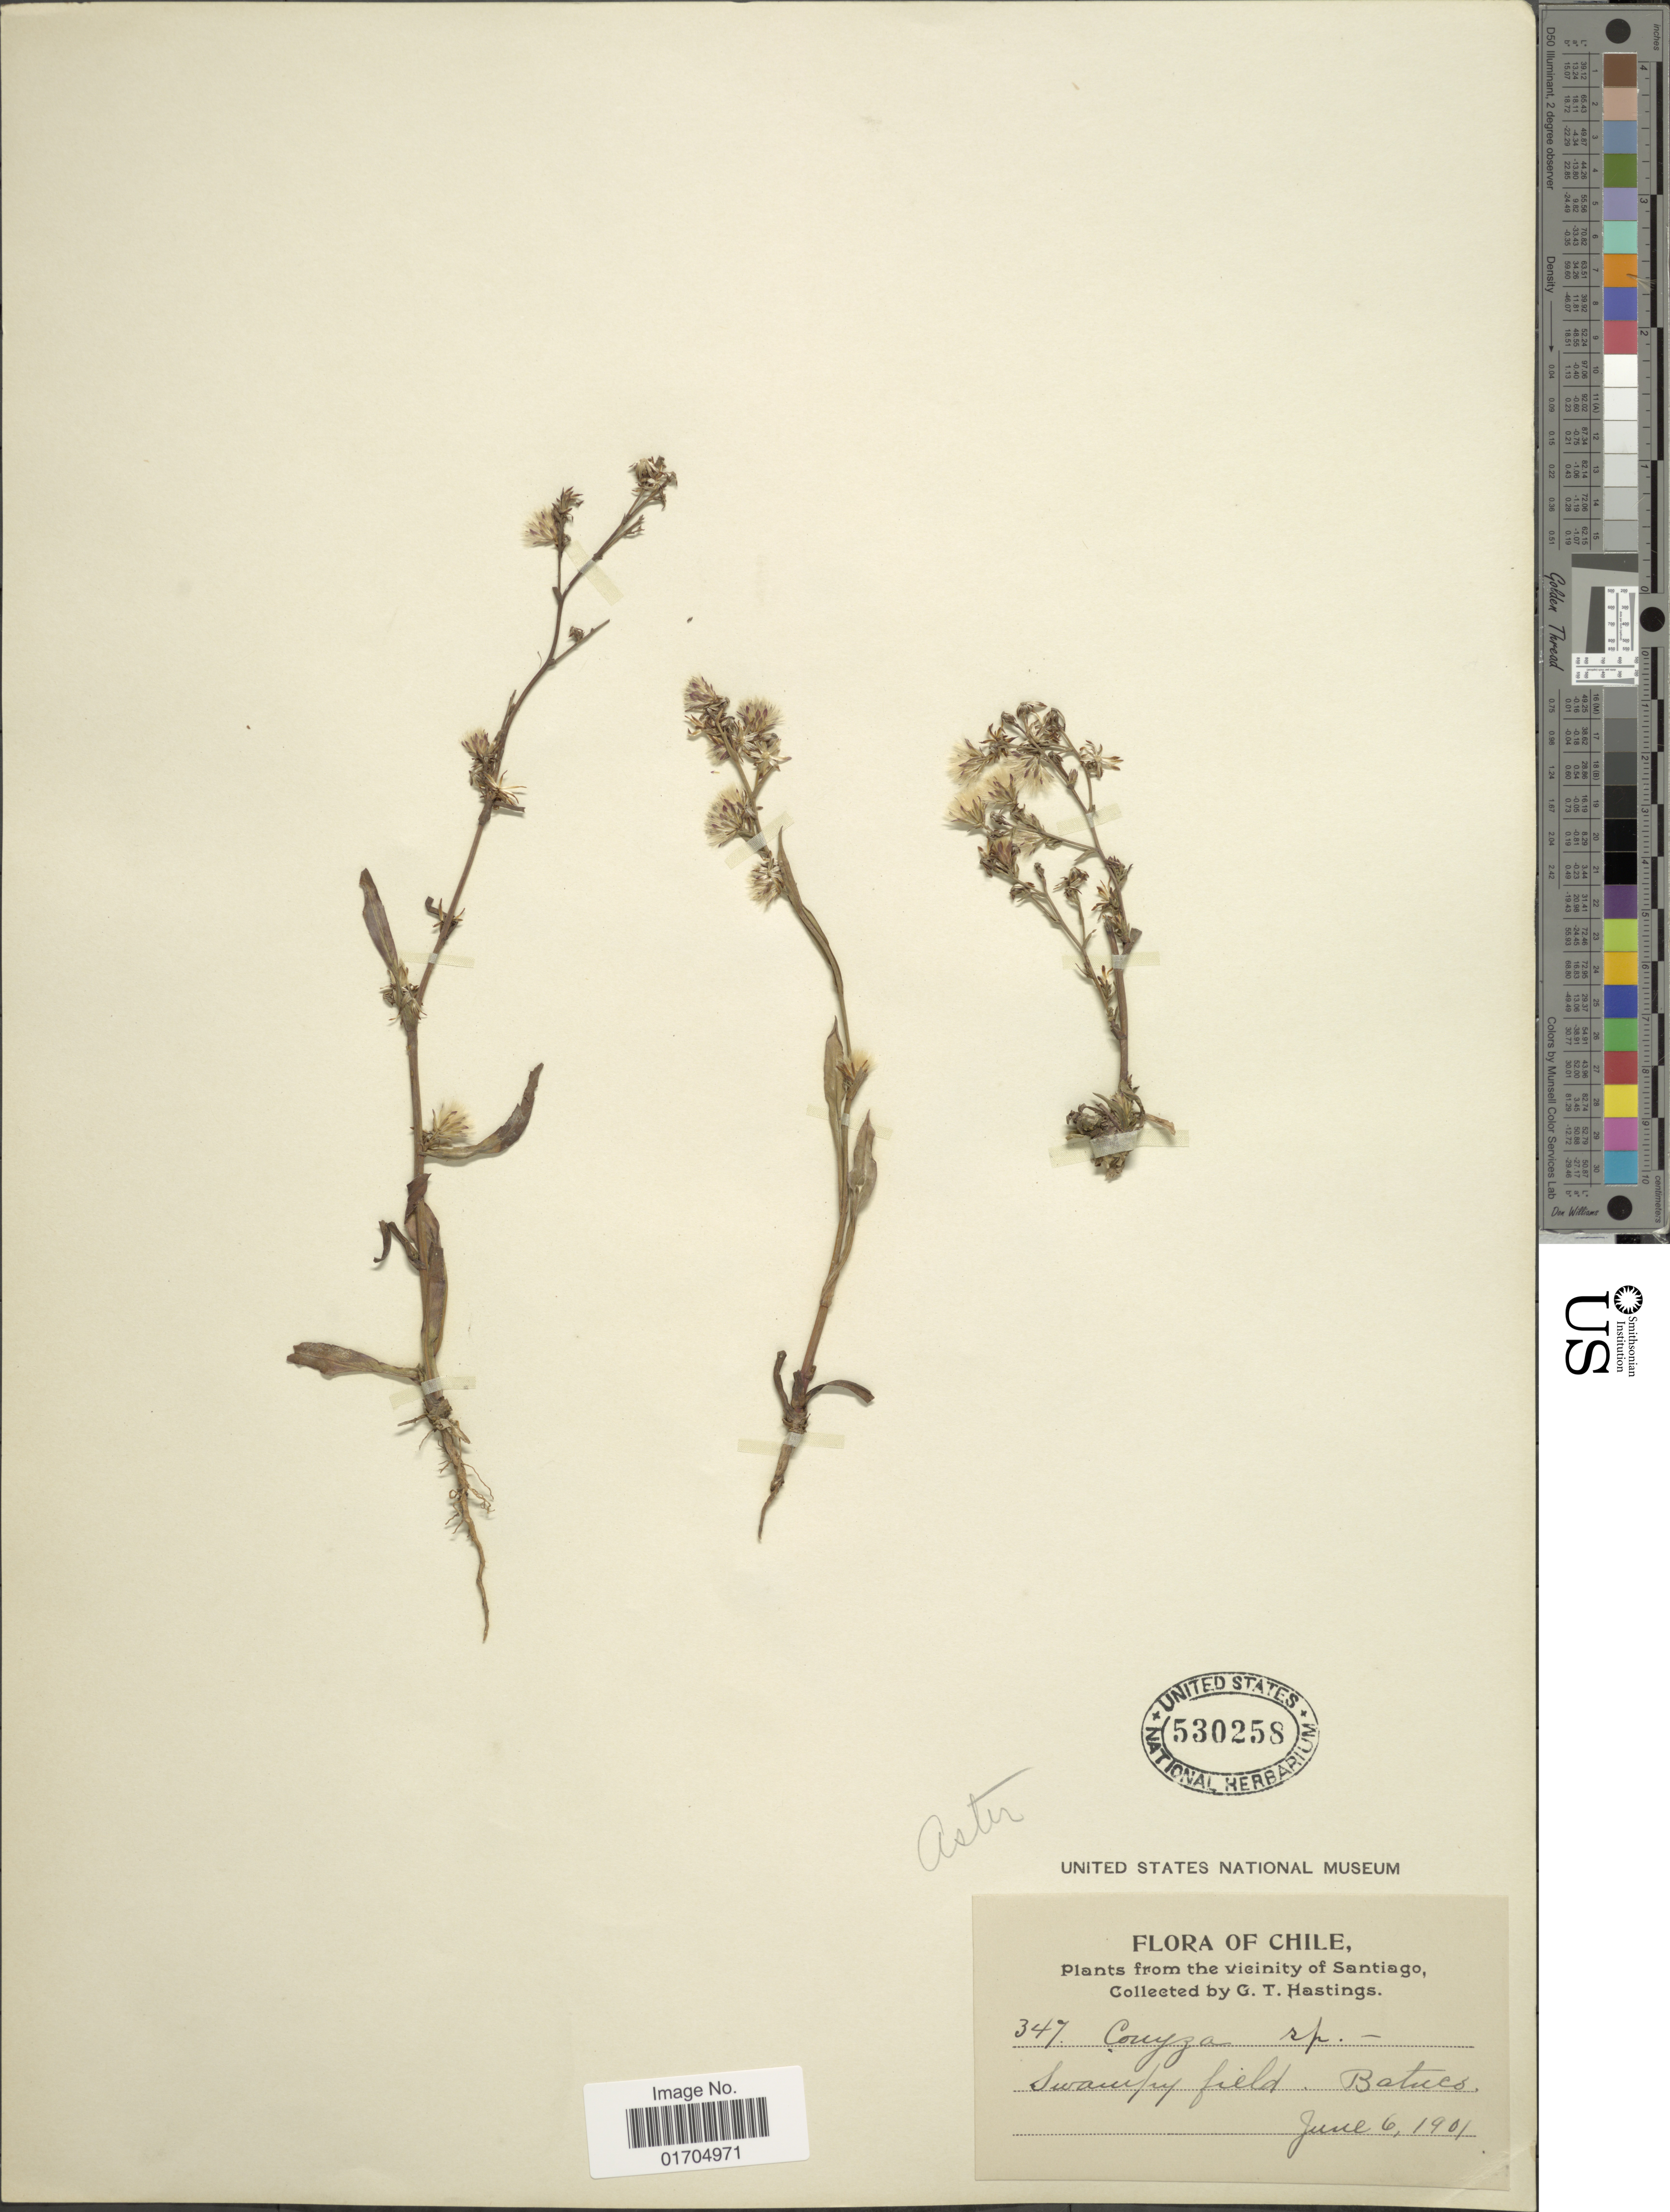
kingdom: Plantae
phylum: Tracheophyta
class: Magnoliopsida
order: Asterales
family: Asteraceae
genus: Symphyotrichum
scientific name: Symphyotrichum squamatum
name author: (Spreng.) G.L. Nesom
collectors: G. Hastings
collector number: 347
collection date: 1901-06-06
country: Chile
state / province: Región Metropolitana (RM)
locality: Vicinity of Santiago, Swampy field, Batuco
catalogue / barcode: US 530258